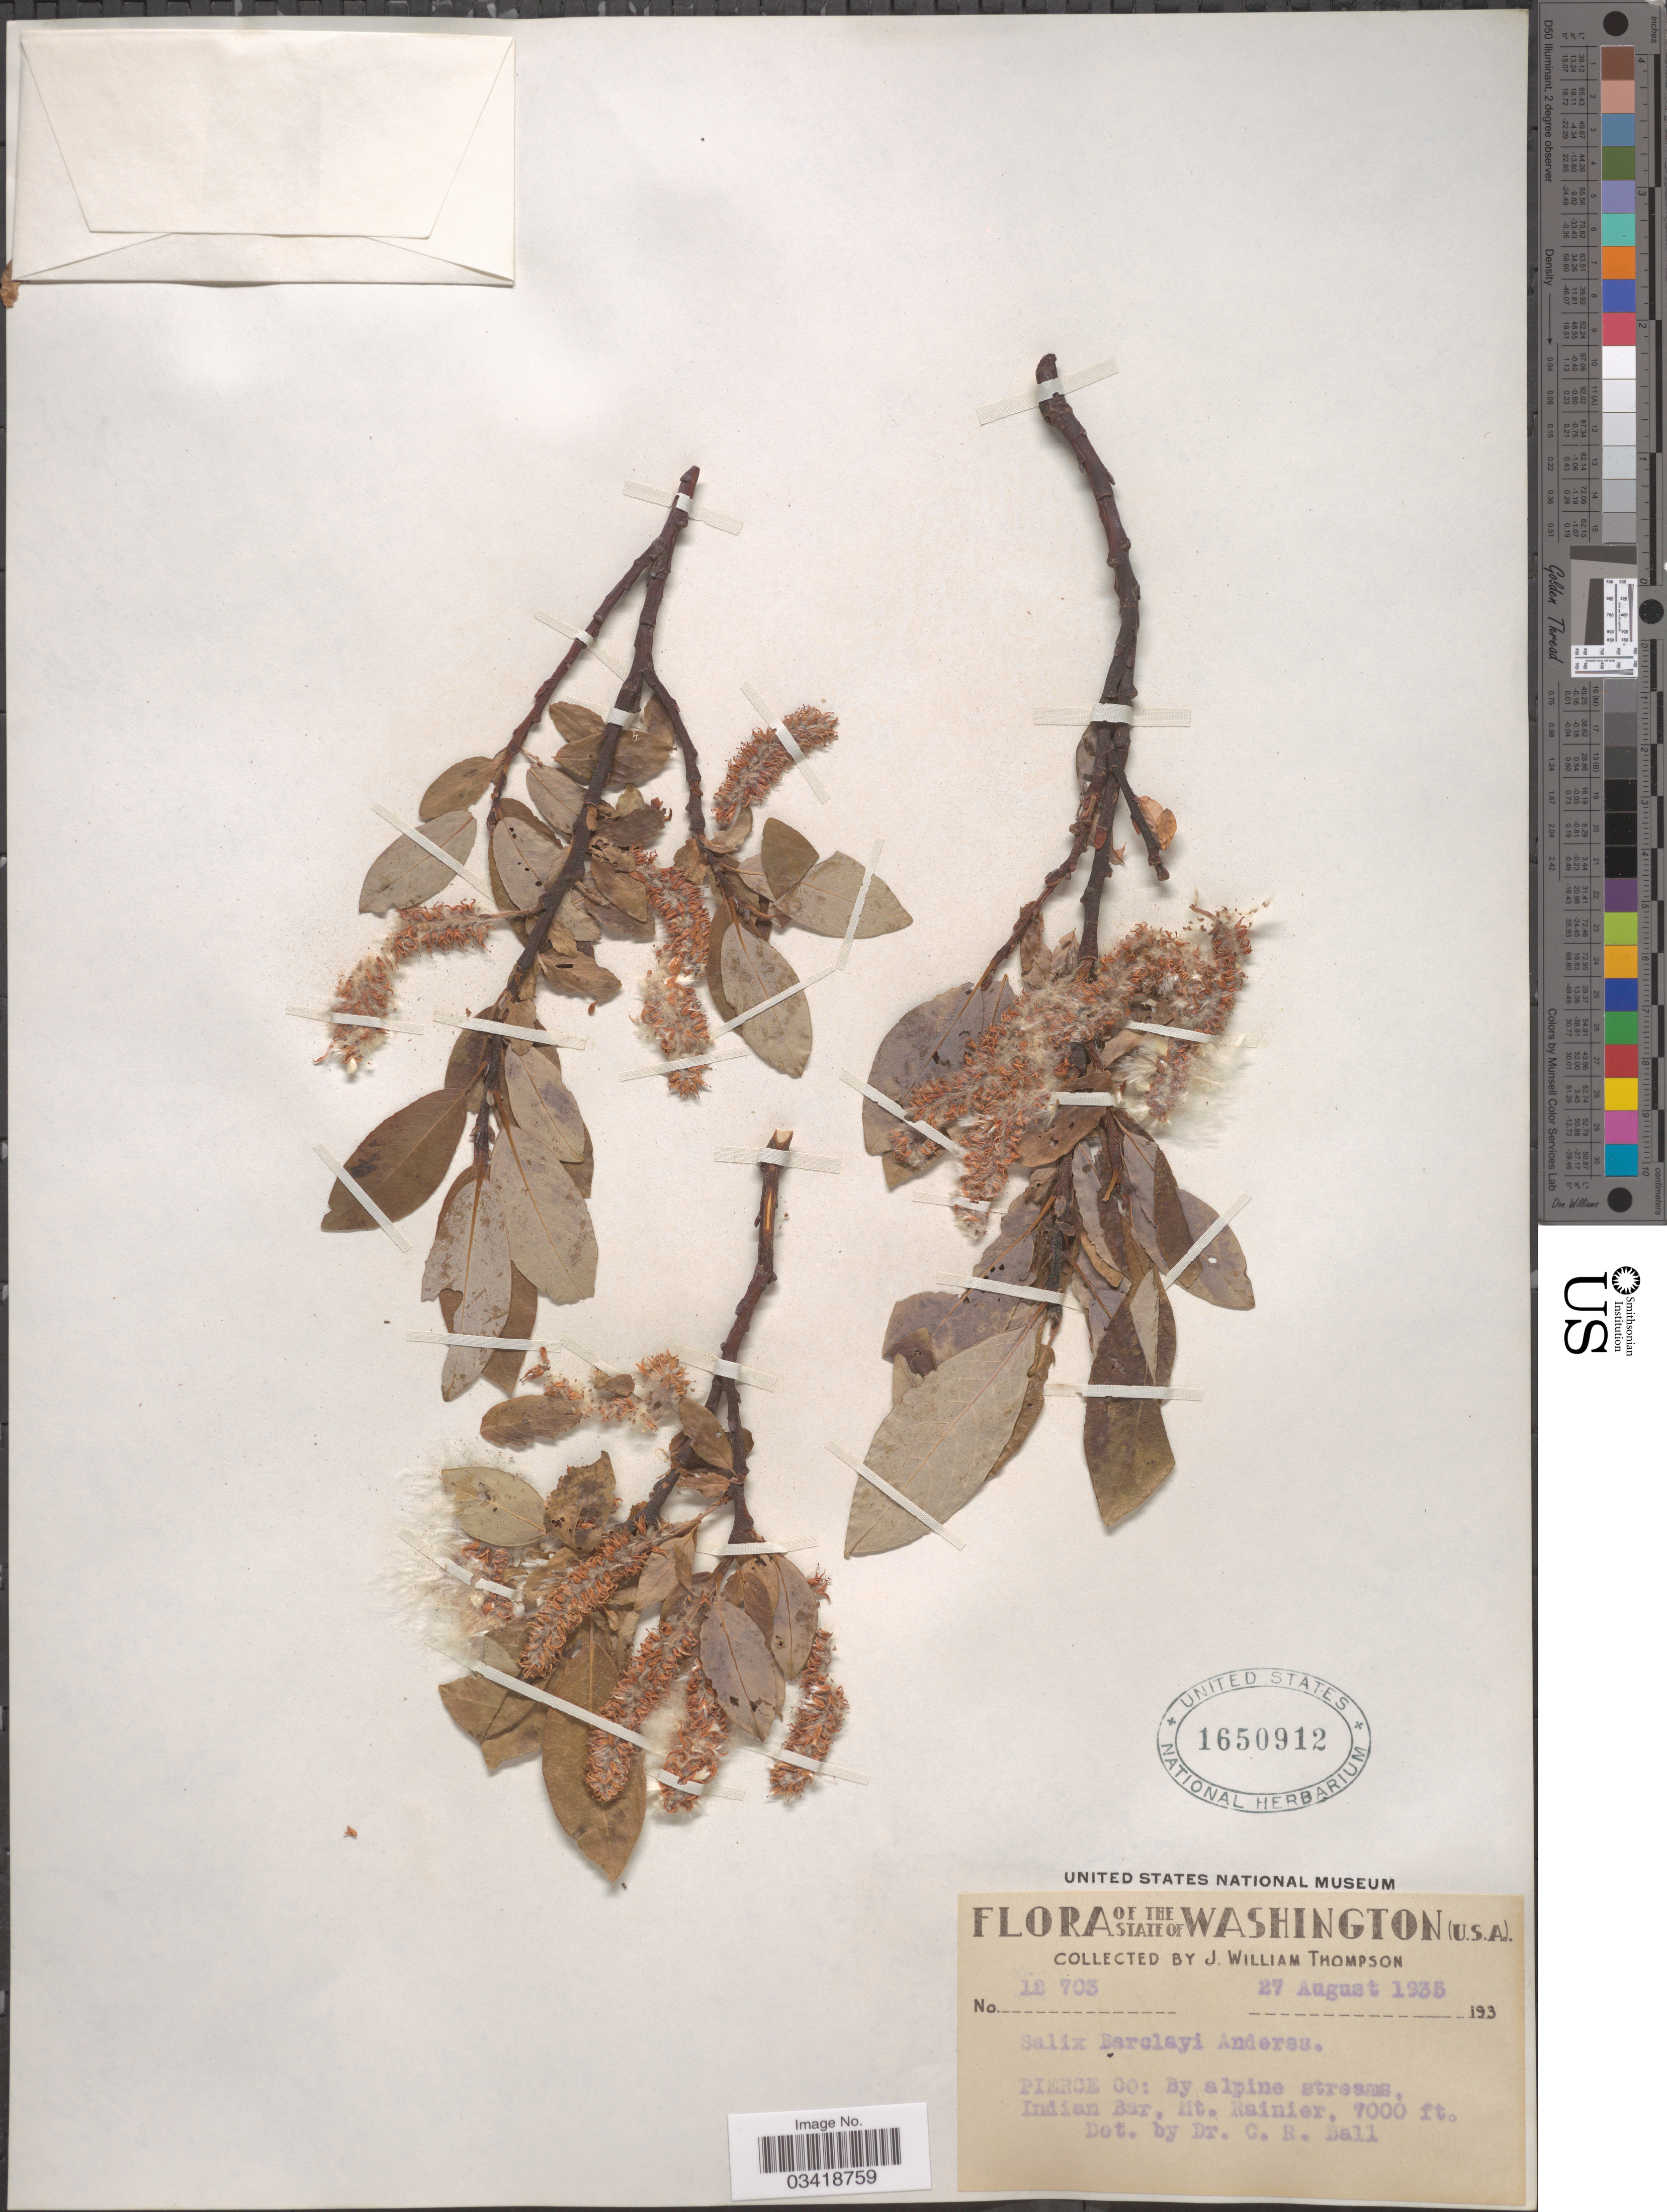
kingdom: Plantae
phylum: Tracheophyta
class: Magnoliopsida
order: Malpighiales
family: Salicaceae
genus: Salix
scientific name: Salix barclayi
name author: Andersson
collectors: J. W. Thompson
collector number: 12703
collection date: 1935-08-27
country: United States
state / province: Washington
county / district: Pierce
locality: Pierce Co: By alpine streams. Indian Bar, Mt. Rainier.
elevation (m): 2134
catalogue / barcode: US 1650912